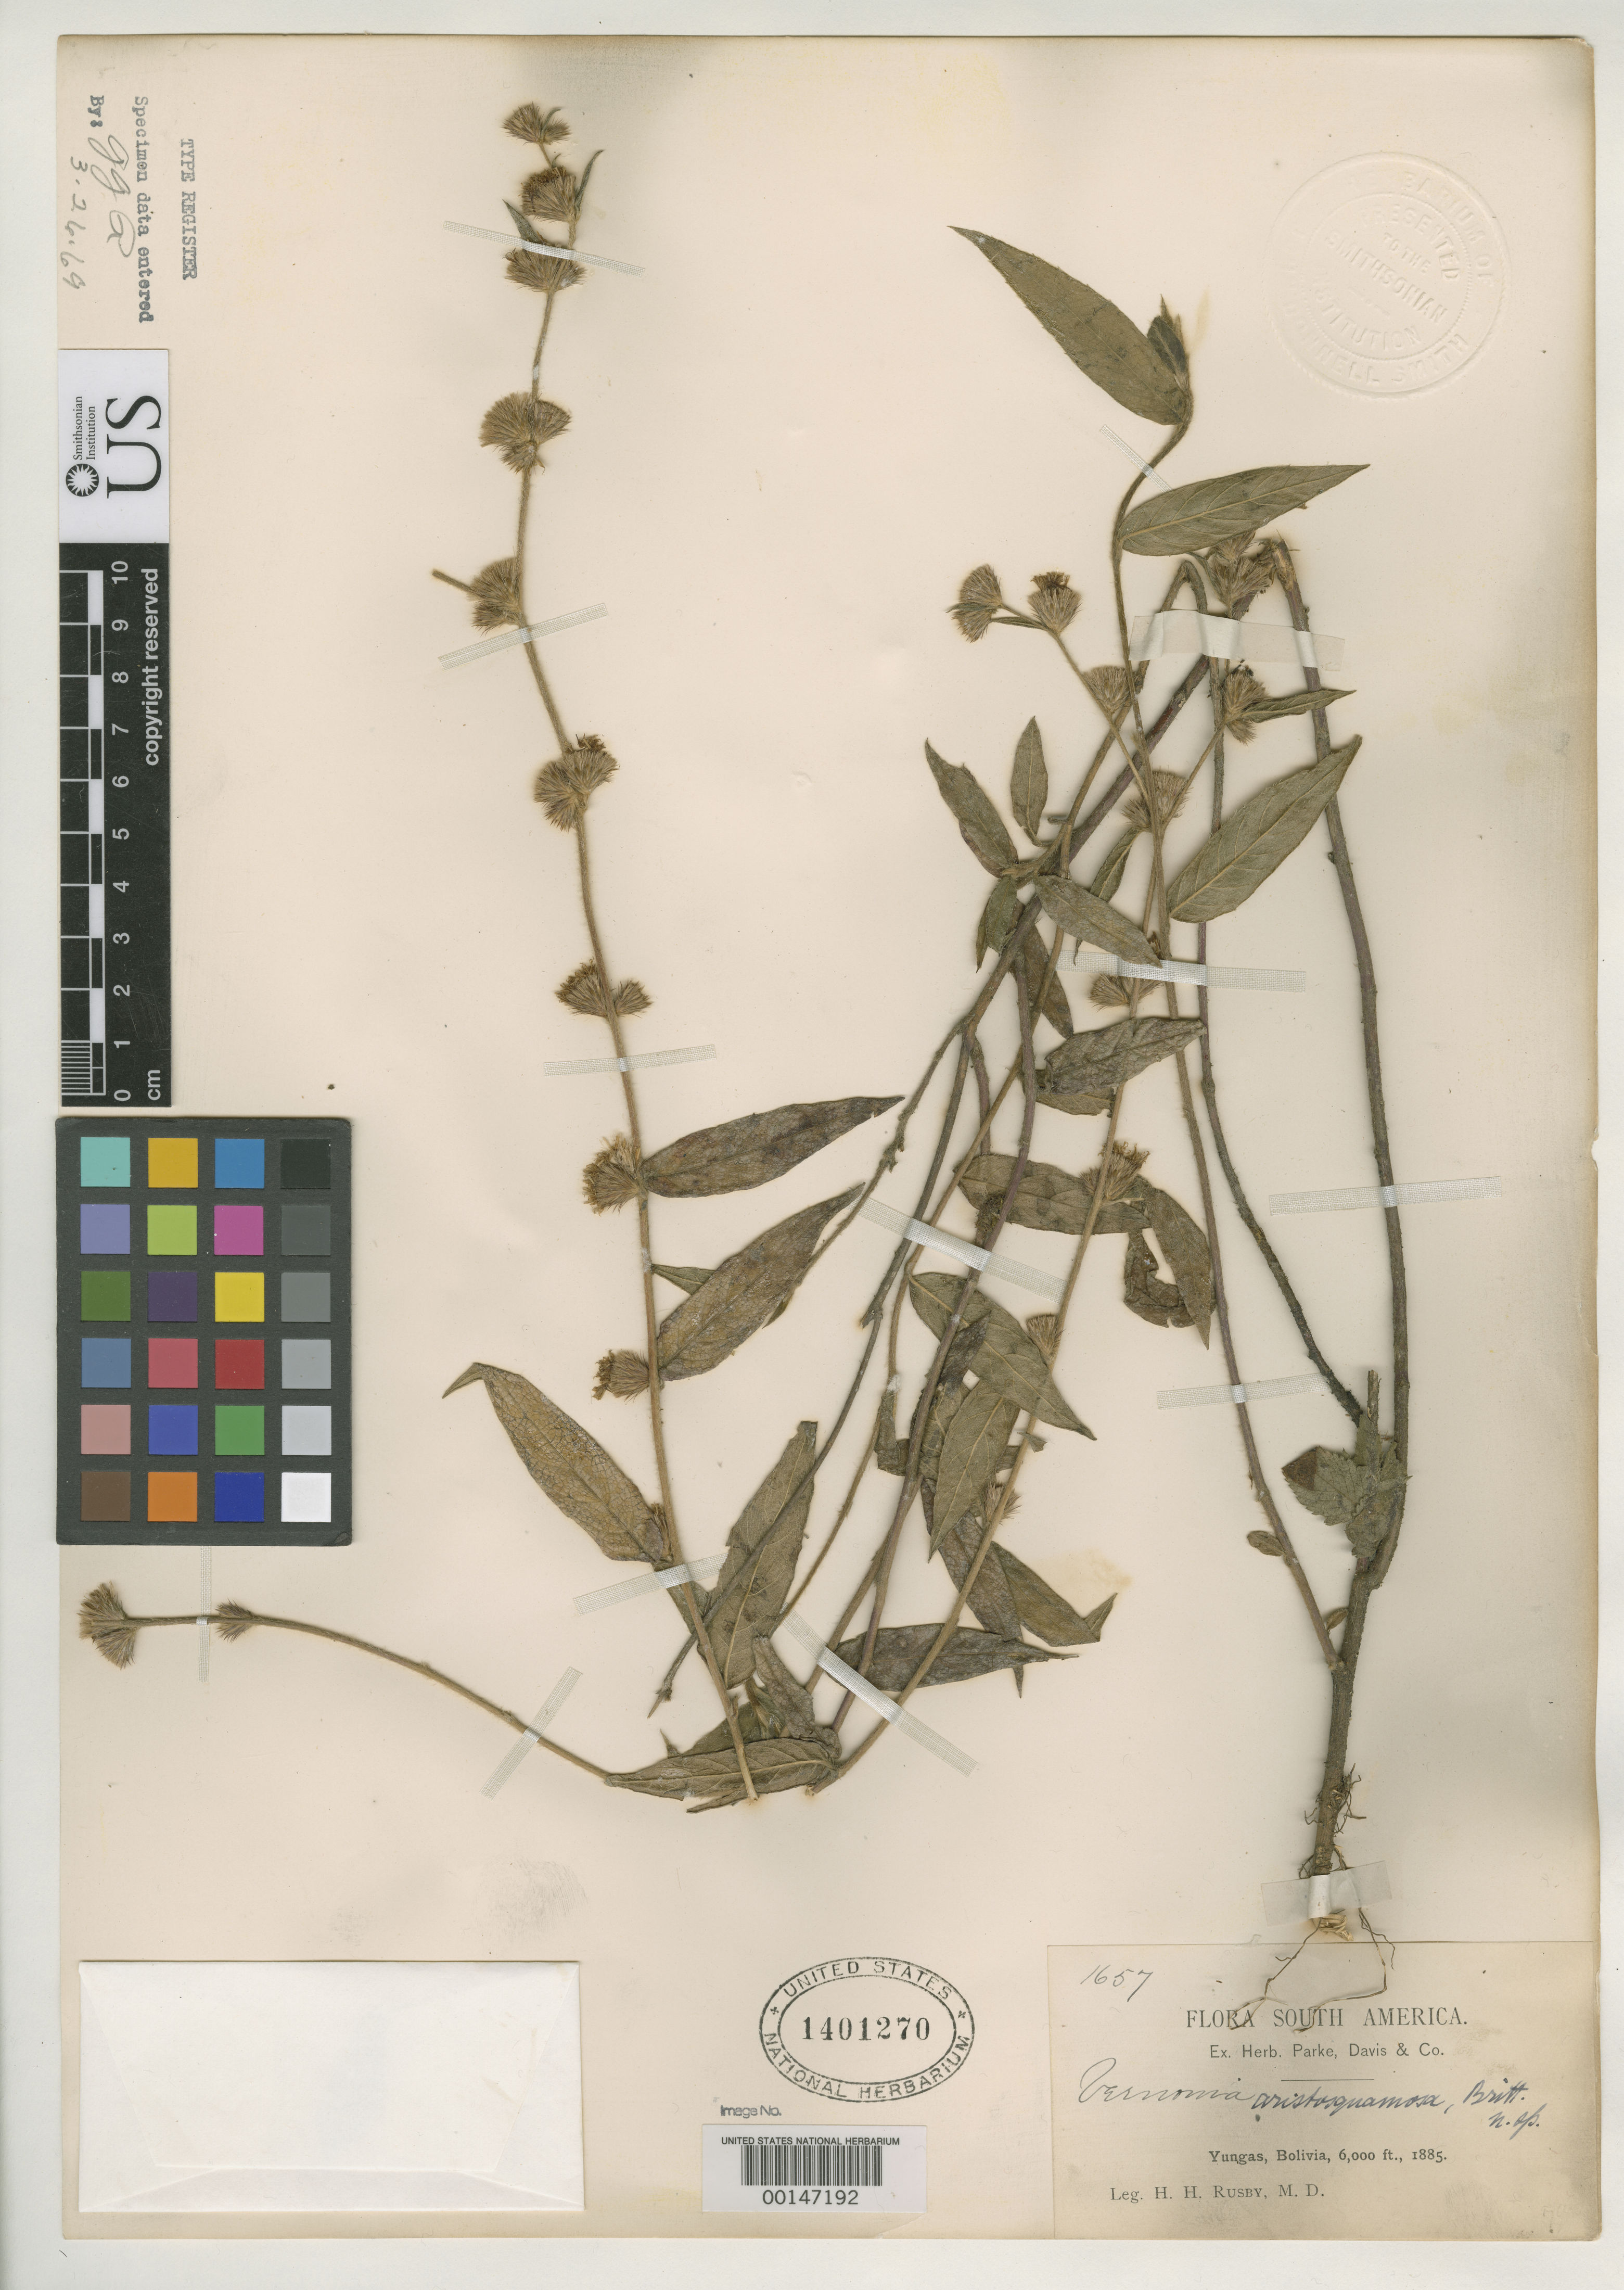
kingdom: Plantae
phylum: Tracheophyta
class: Magnoliopsida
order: Asterales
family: Asteraceae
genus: Vernonia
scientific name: Vernonia aristosquamosa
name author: Britton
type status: Isotype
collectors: H. H. Rusby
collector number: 1657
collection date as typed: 1885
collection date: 1885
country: Bolivia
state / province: La Paz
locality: Yungas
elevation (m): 1829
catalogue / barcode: US 1401270